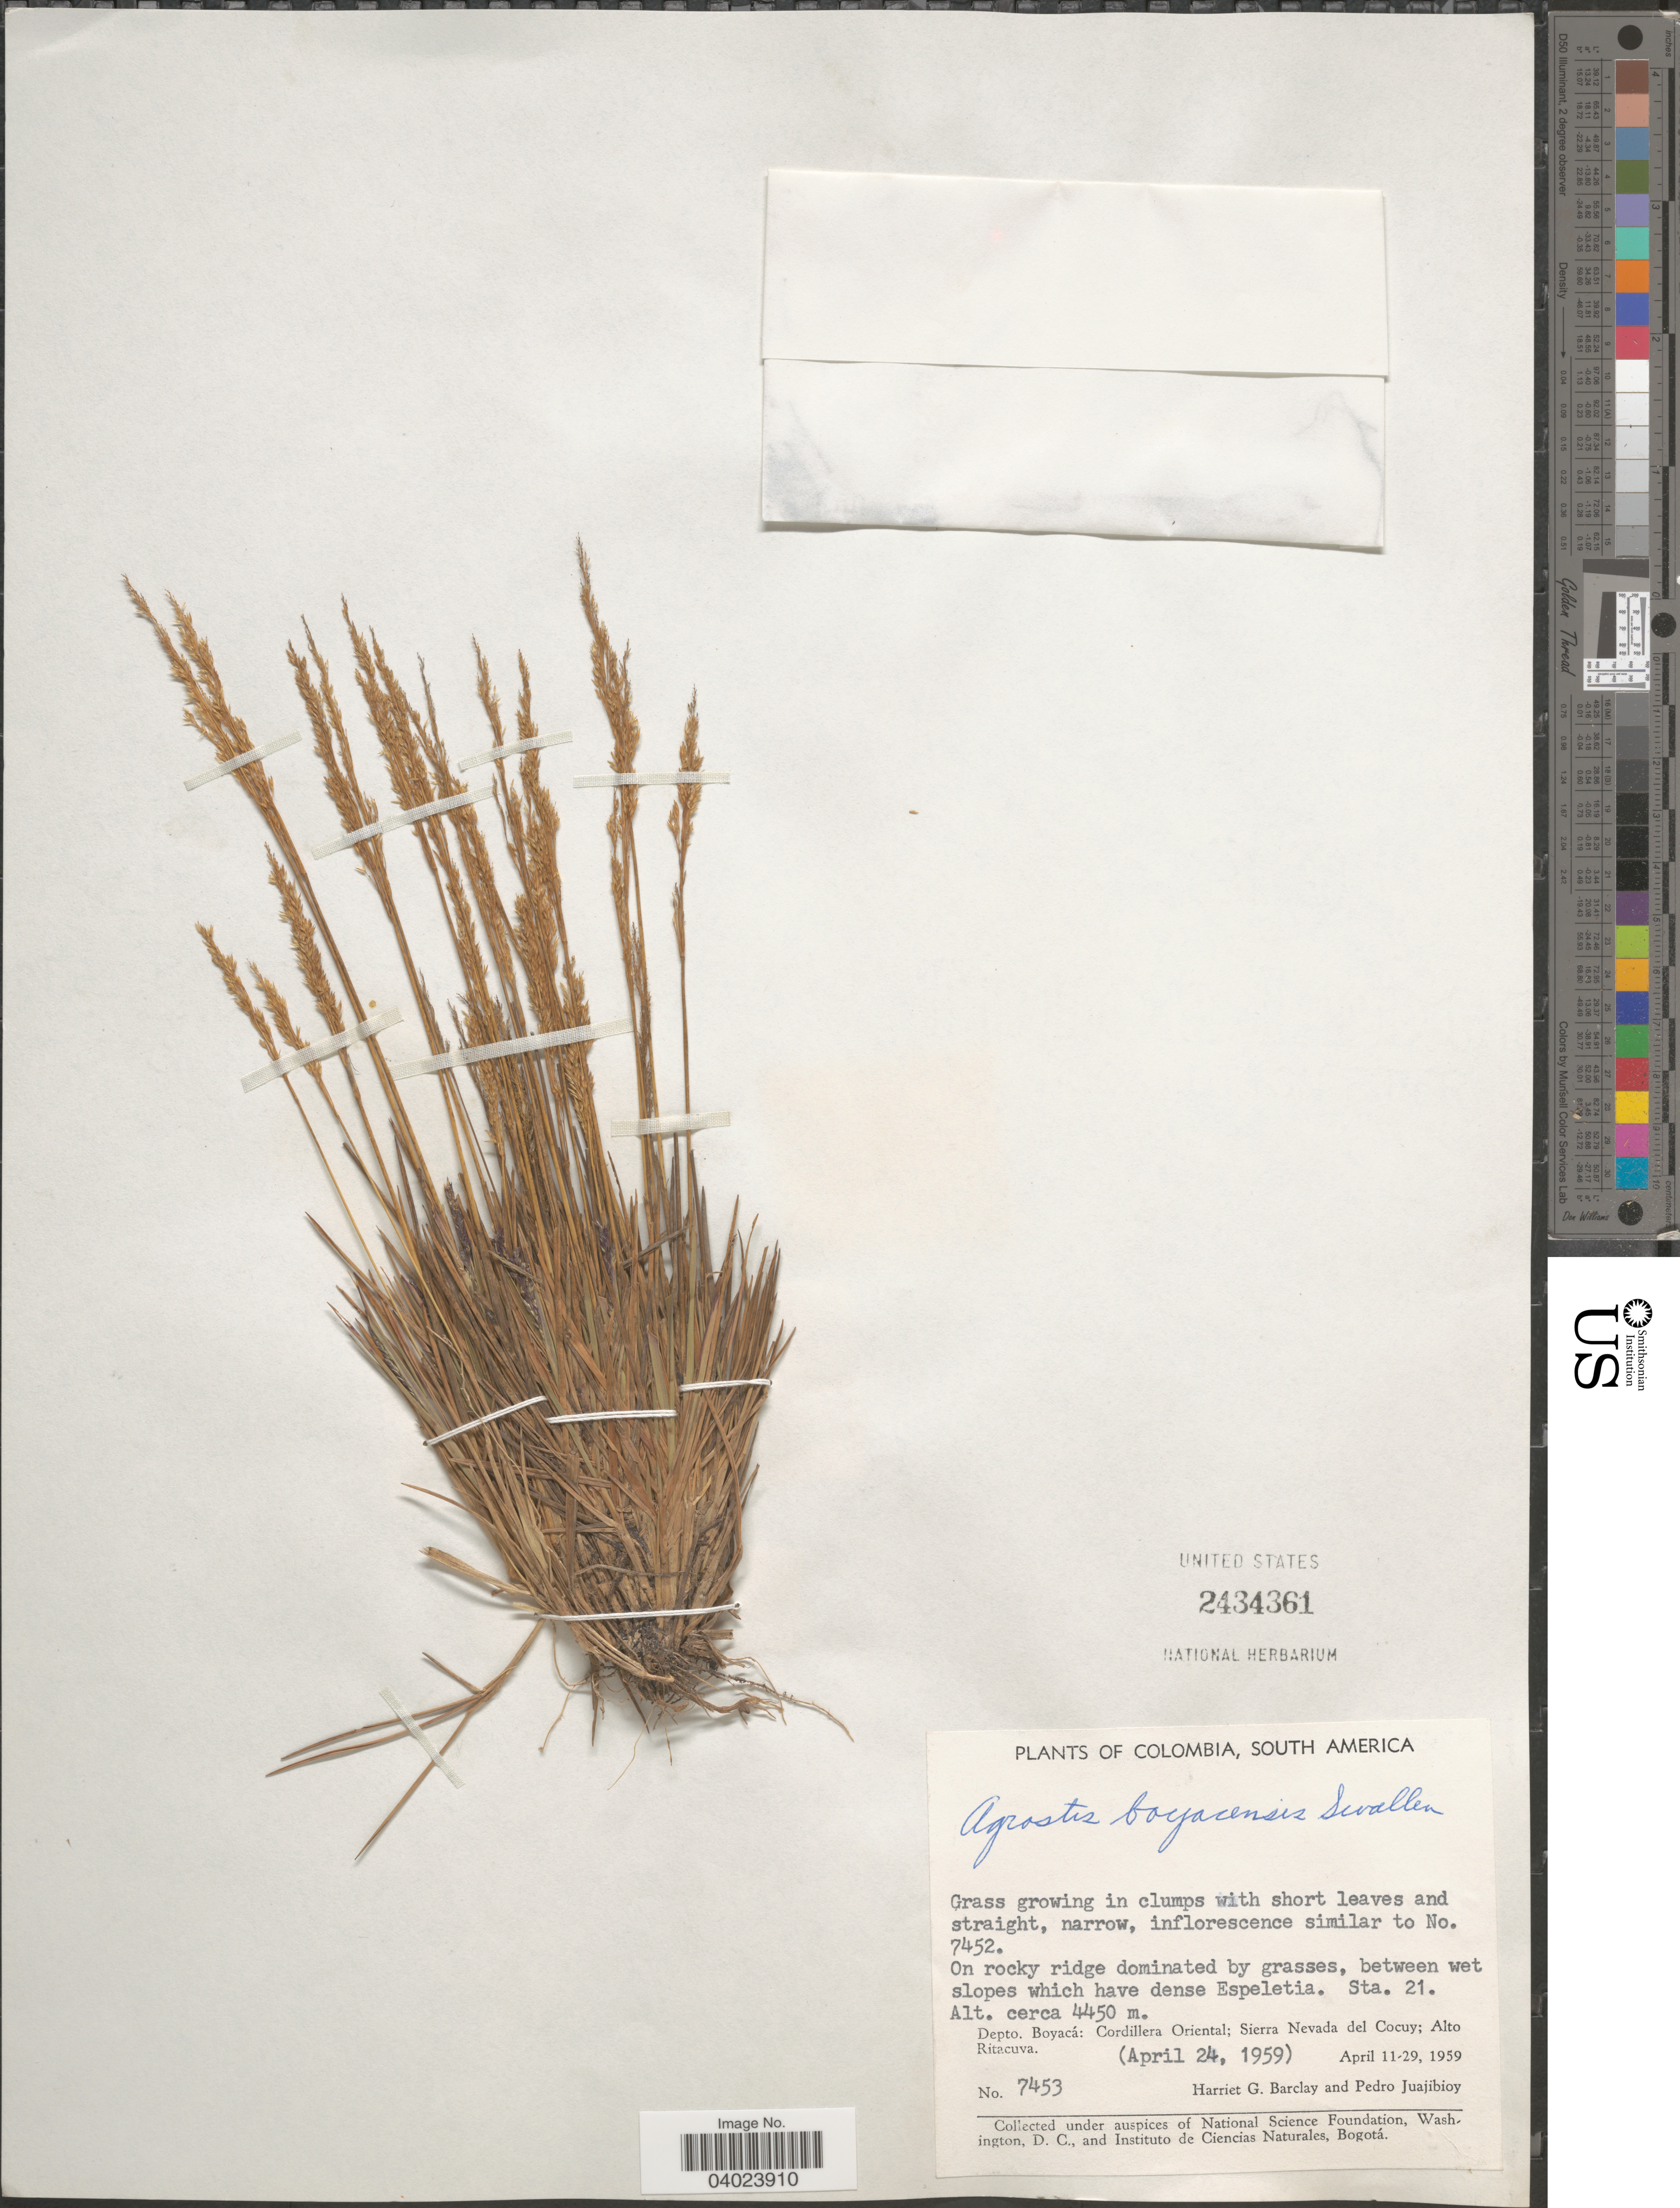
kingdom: Plantae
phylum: Tracheophyta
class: Liliopsida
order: Poales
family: Poaceae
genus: Agrostis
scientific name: Agrostis boyacensis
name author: Swallen & García-Barr.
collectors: H. G. Barclay & P. Juajibioy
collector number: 7453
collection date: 1959-04-24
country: Colombia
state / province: Boyacá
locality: Sta. 21. Depto. Boyacá: Cordillera Oriental; Sierra Nevada del Cocuy; Alto Ritacuva.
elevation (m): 4450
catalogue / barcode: US 2434361